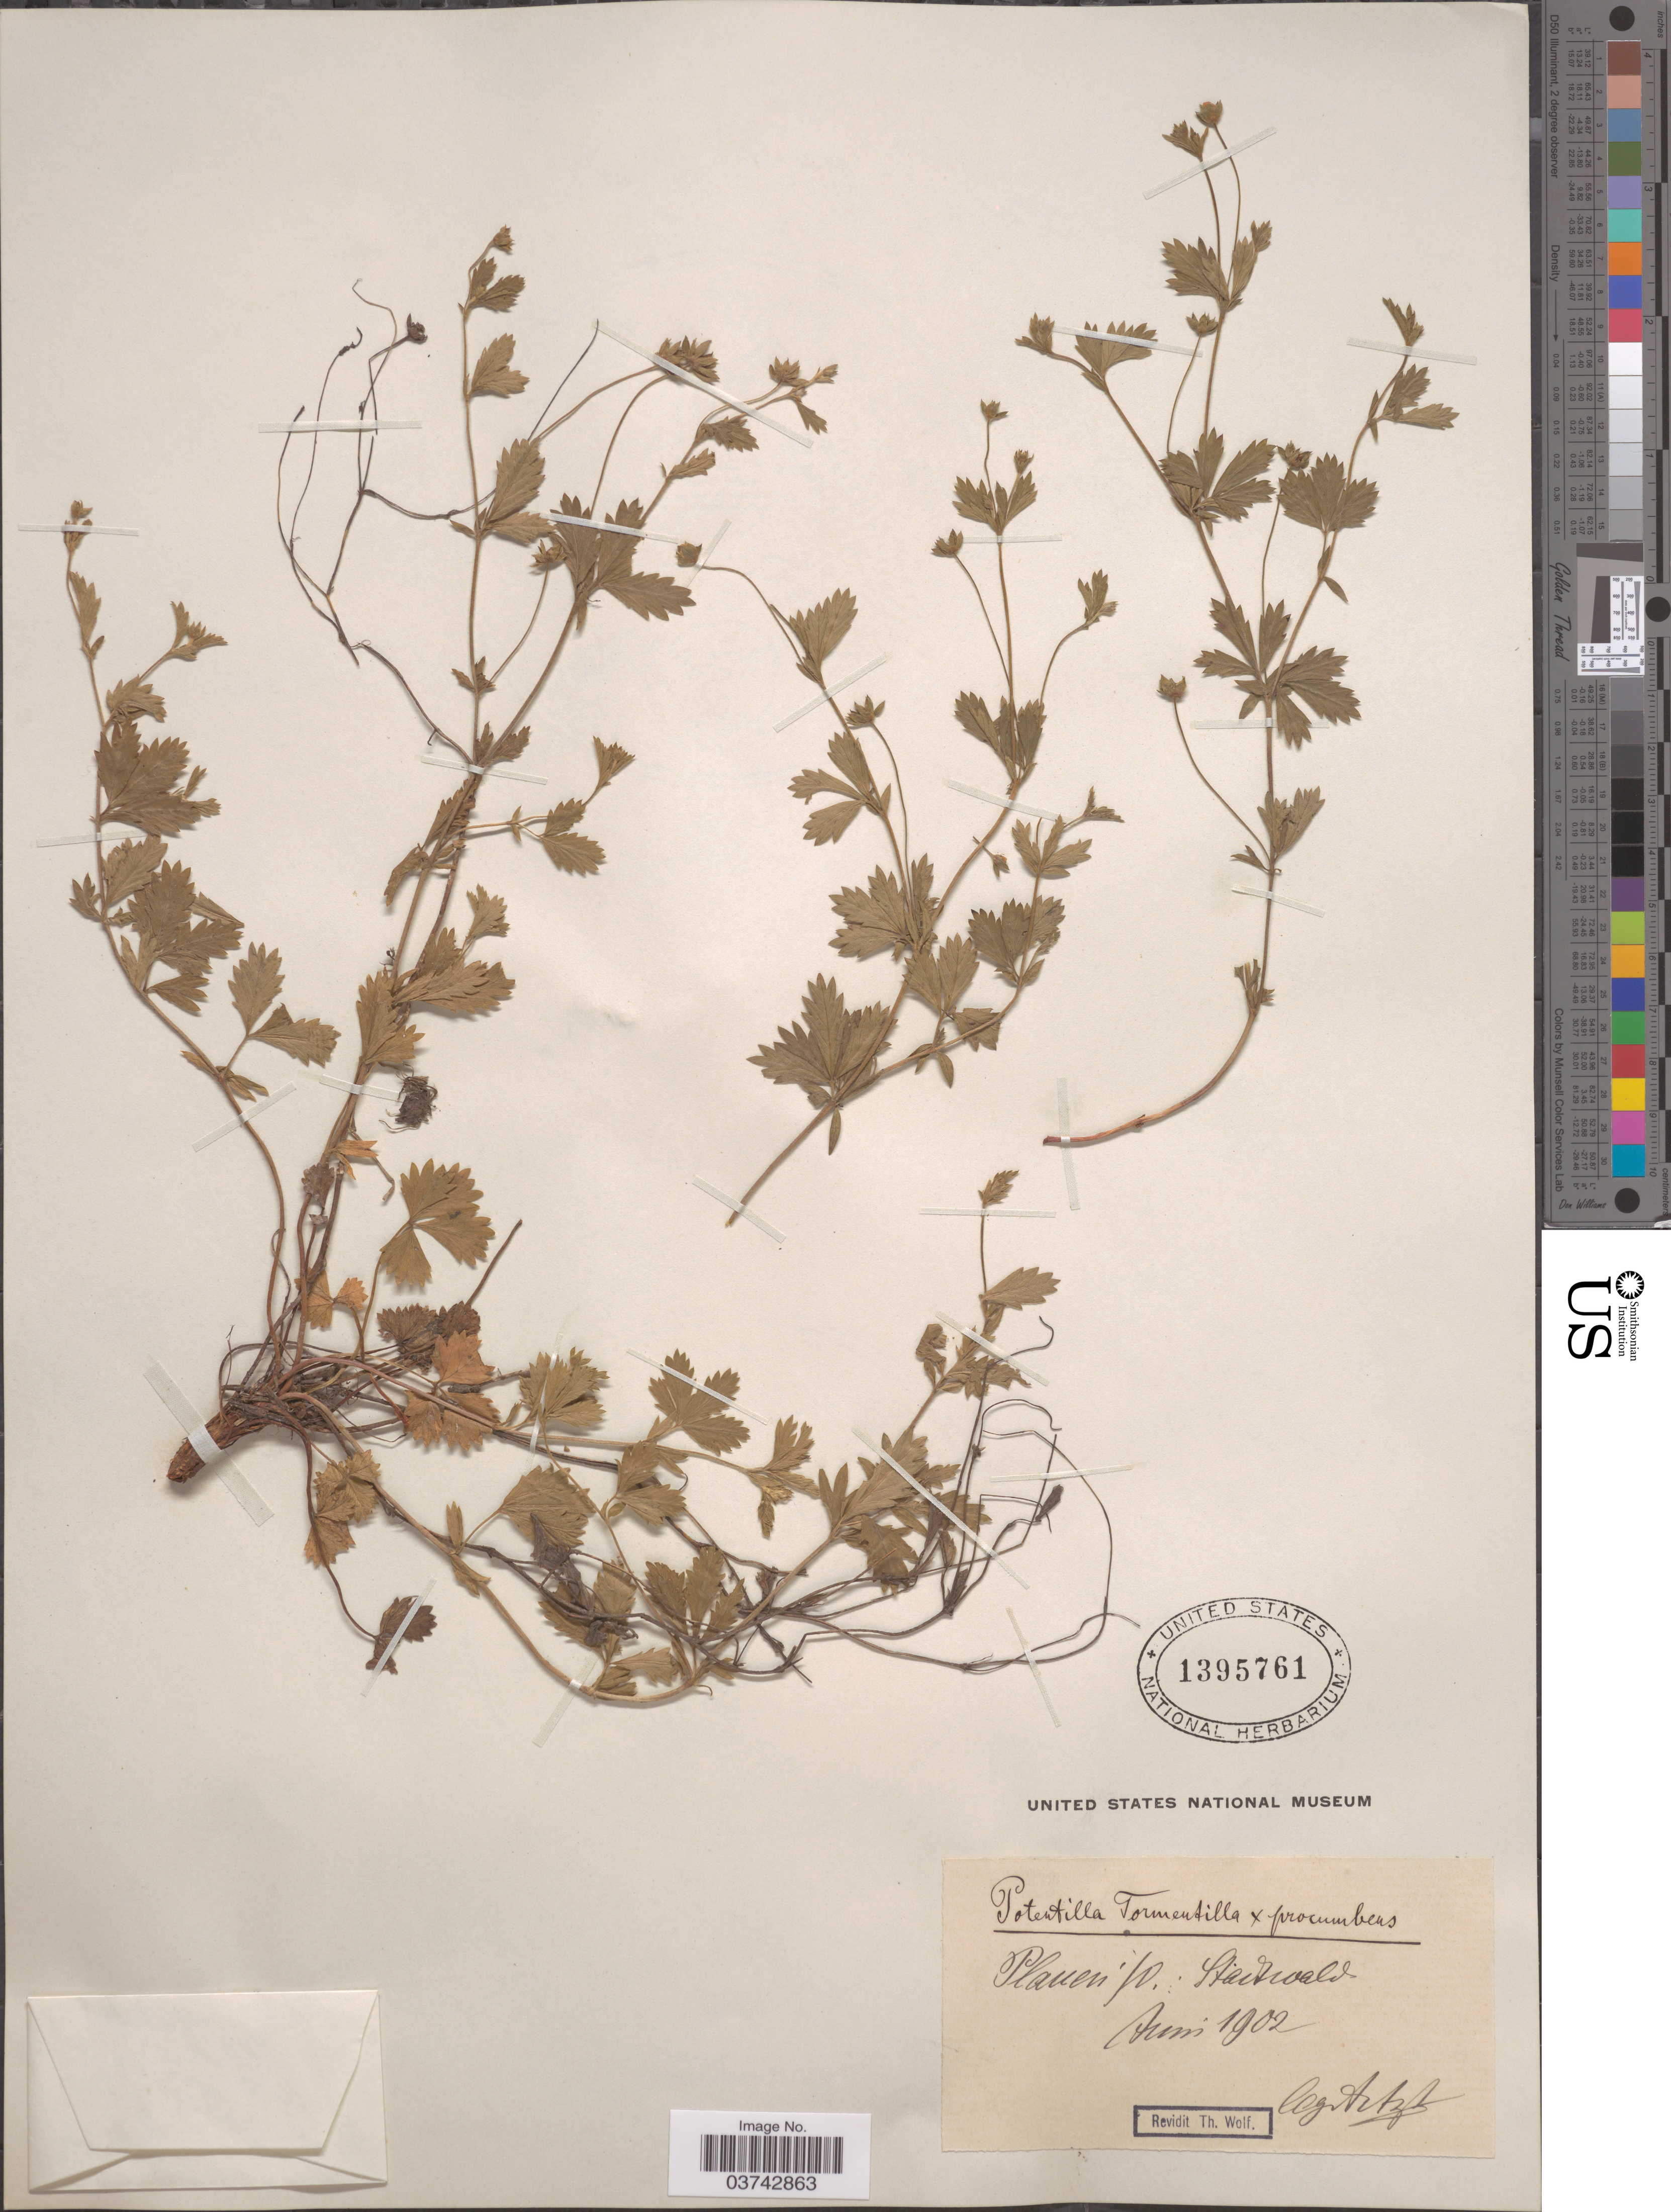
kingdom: Plantae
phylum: Tracheophyta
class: Magnoliopsida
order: Rosales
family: Rosaceae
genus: Potentilla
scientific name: Potentilla tormentilla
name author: Neck.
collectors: -. Artzb.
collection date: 1902-06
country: Germany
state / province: Sachsen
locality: Plauen fo. [interpreted]: Stadtwald.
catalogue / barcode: US 1395761